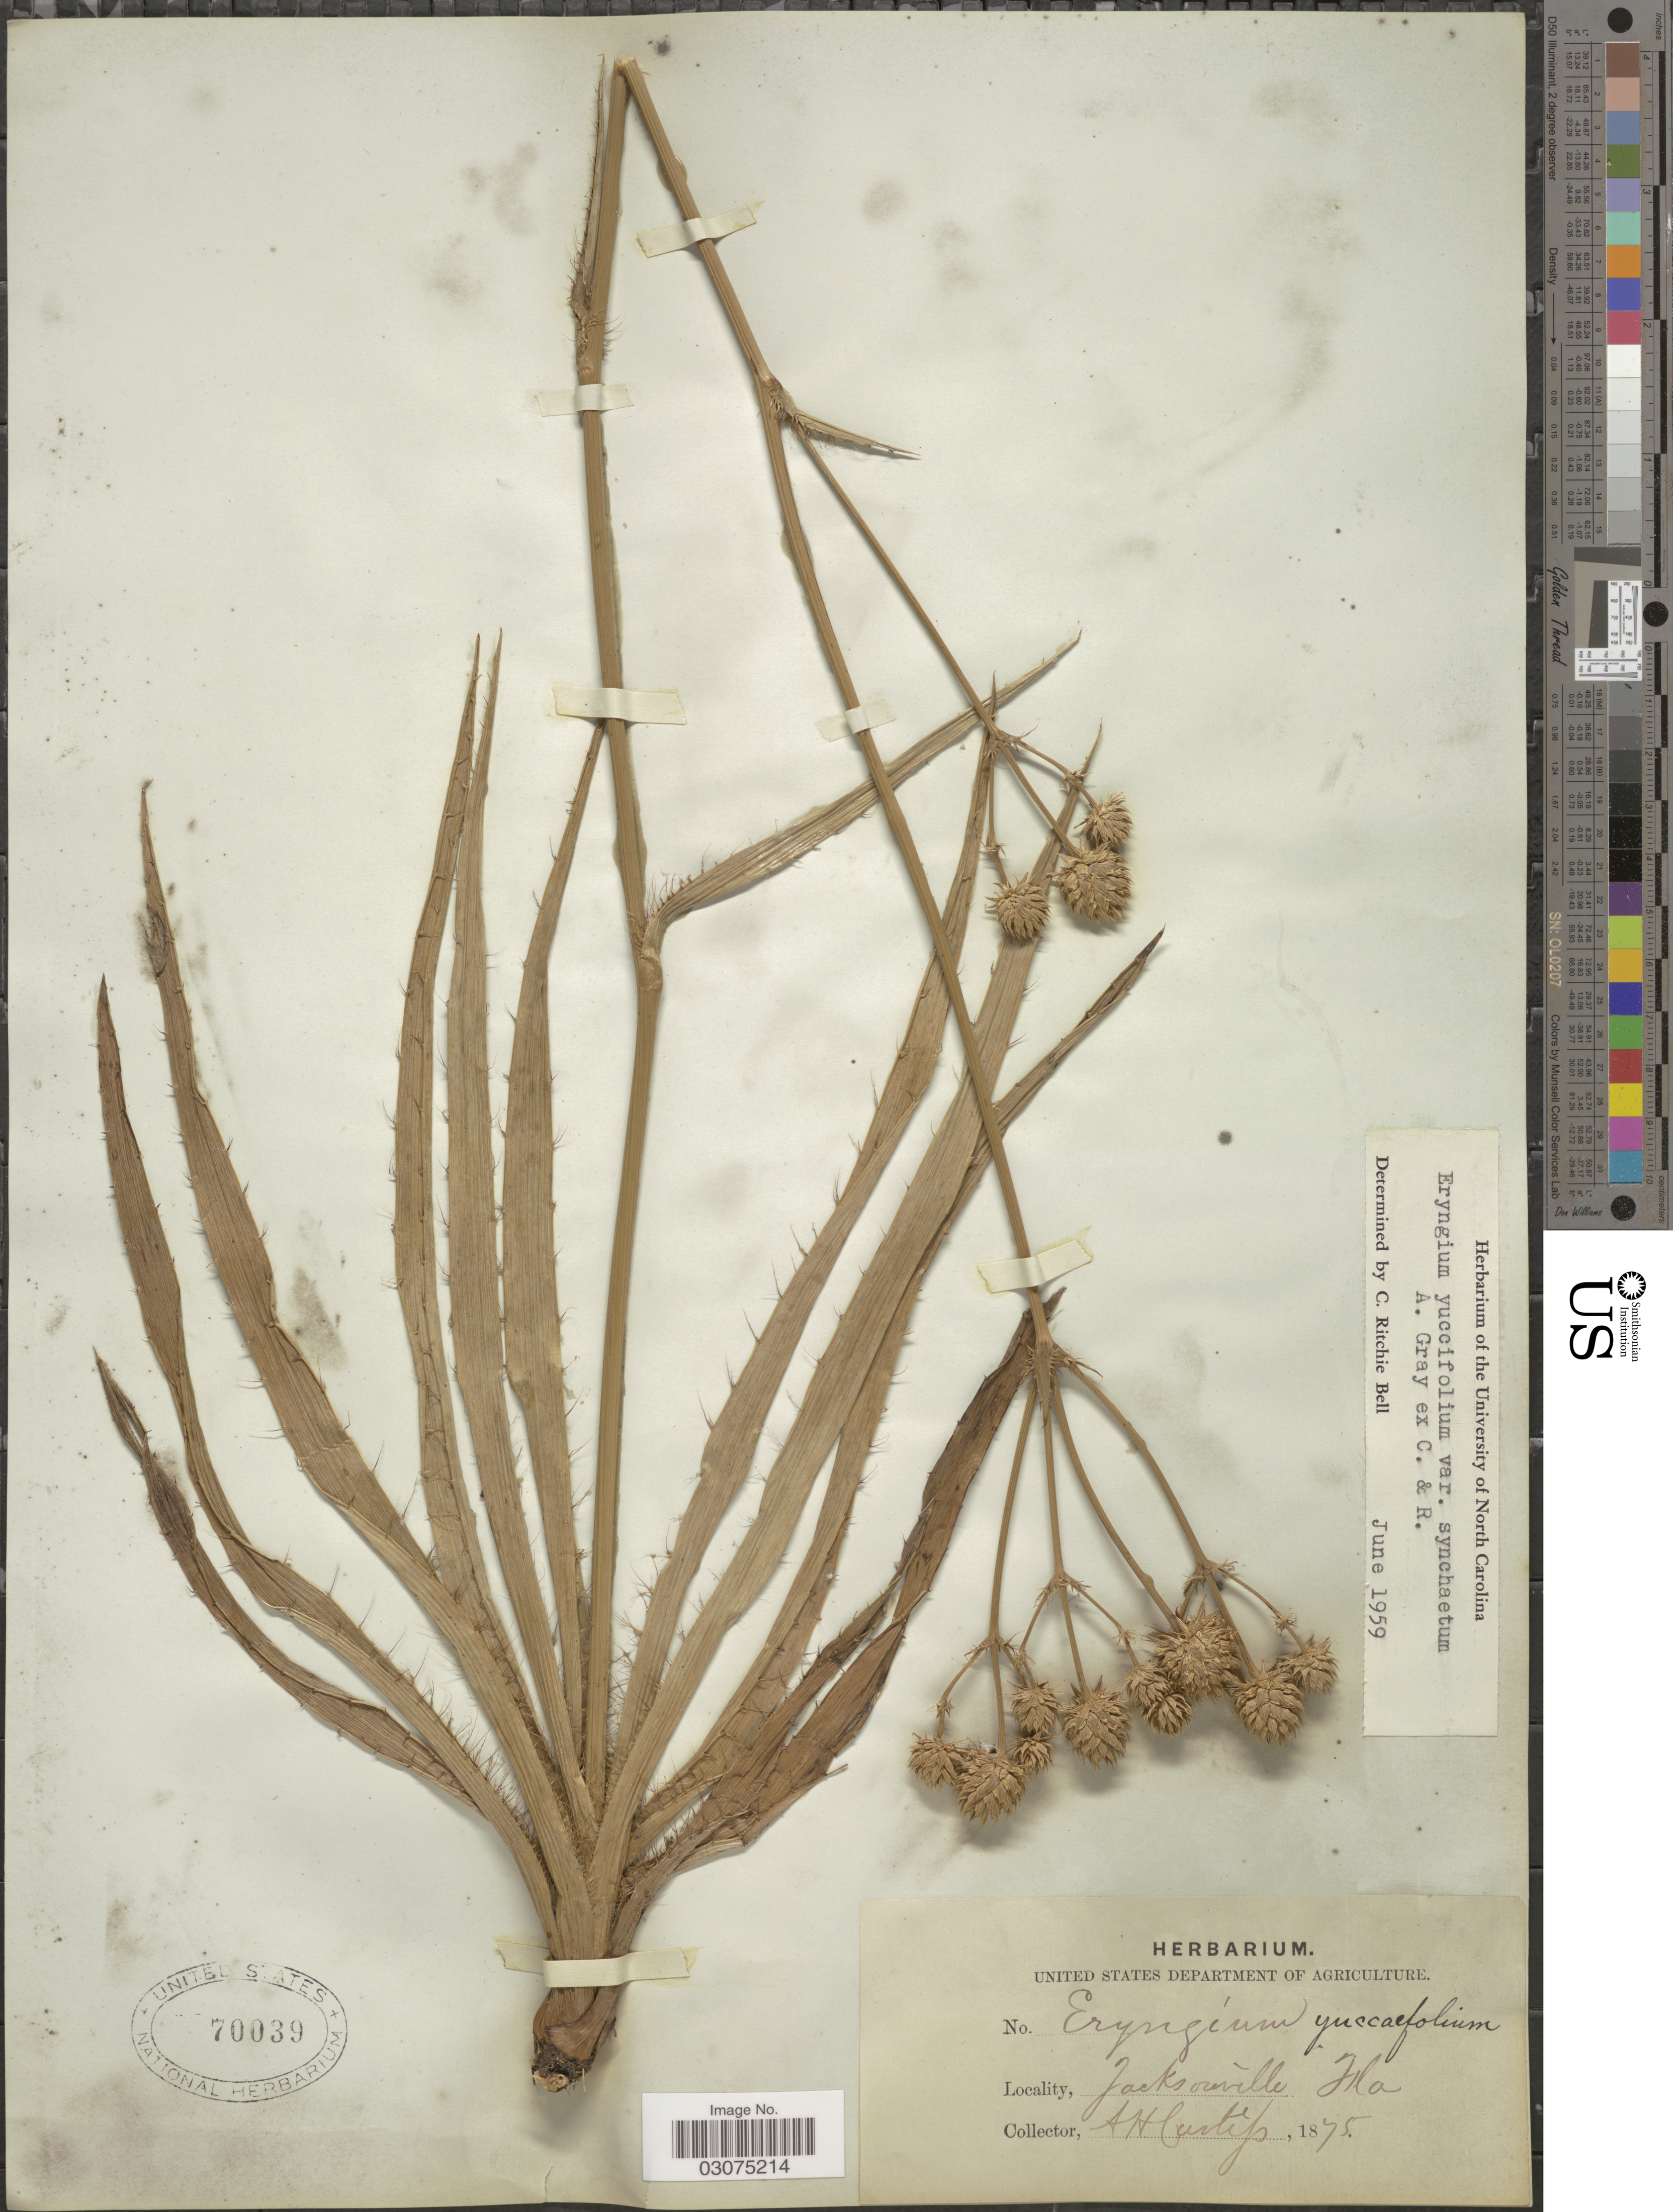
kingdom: Plantae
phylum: Tracheophyta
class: Magnoliopsida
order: Apiales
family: Apiaceae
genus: Eryngium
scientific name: Eryngium yuccifolium var. synchaetum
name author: A. Gray ex J.M. Coult. & Rose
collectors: A. H. Curtiss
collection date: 1875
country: United States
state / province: Florida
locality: Jacksonville.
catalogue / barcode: US 70039